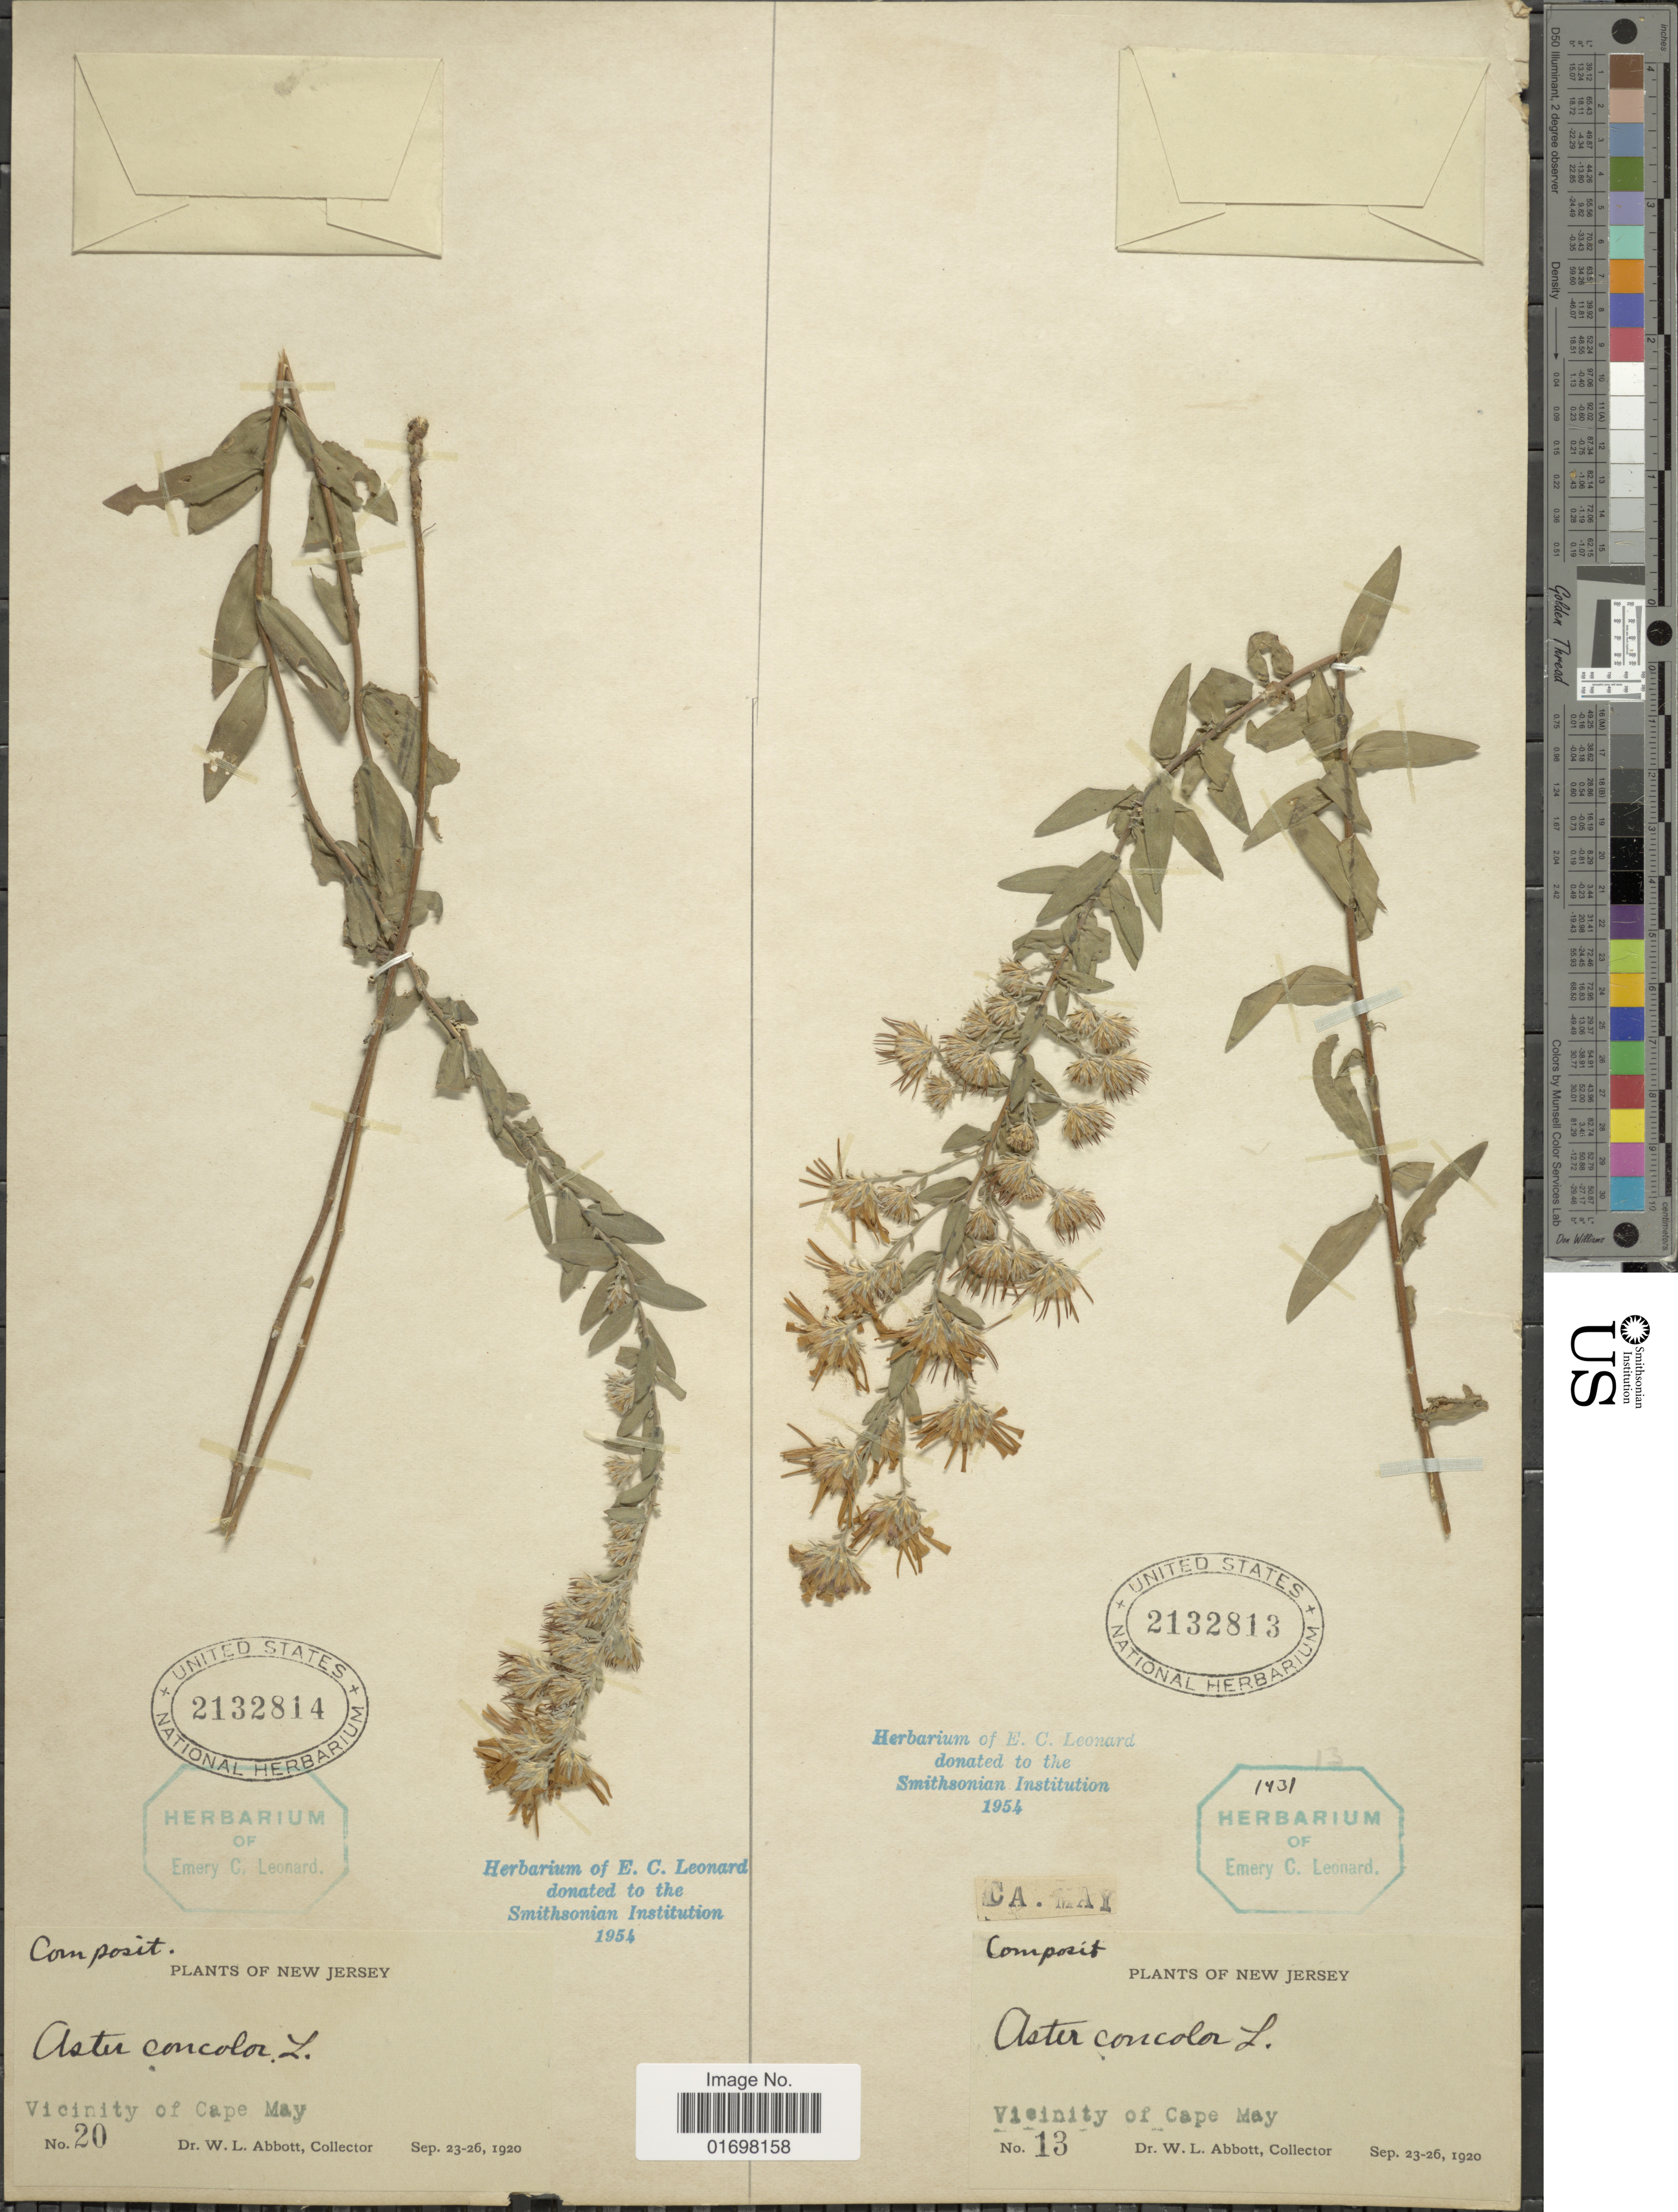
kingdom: Plantae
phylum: Tracheophyta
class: Magnoliopsida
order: Asterales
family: Asteraceae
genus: Symphyotrichum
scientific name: Symphyotrichum concolor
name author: (L.) G.L. Nesom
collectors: W. L. Abbott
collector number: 13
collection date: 1920-09-23/1920-09-26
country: United States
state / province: New Jersey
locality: New Jersey, Vicinity of Cape May.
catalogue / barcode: US 2132813-2